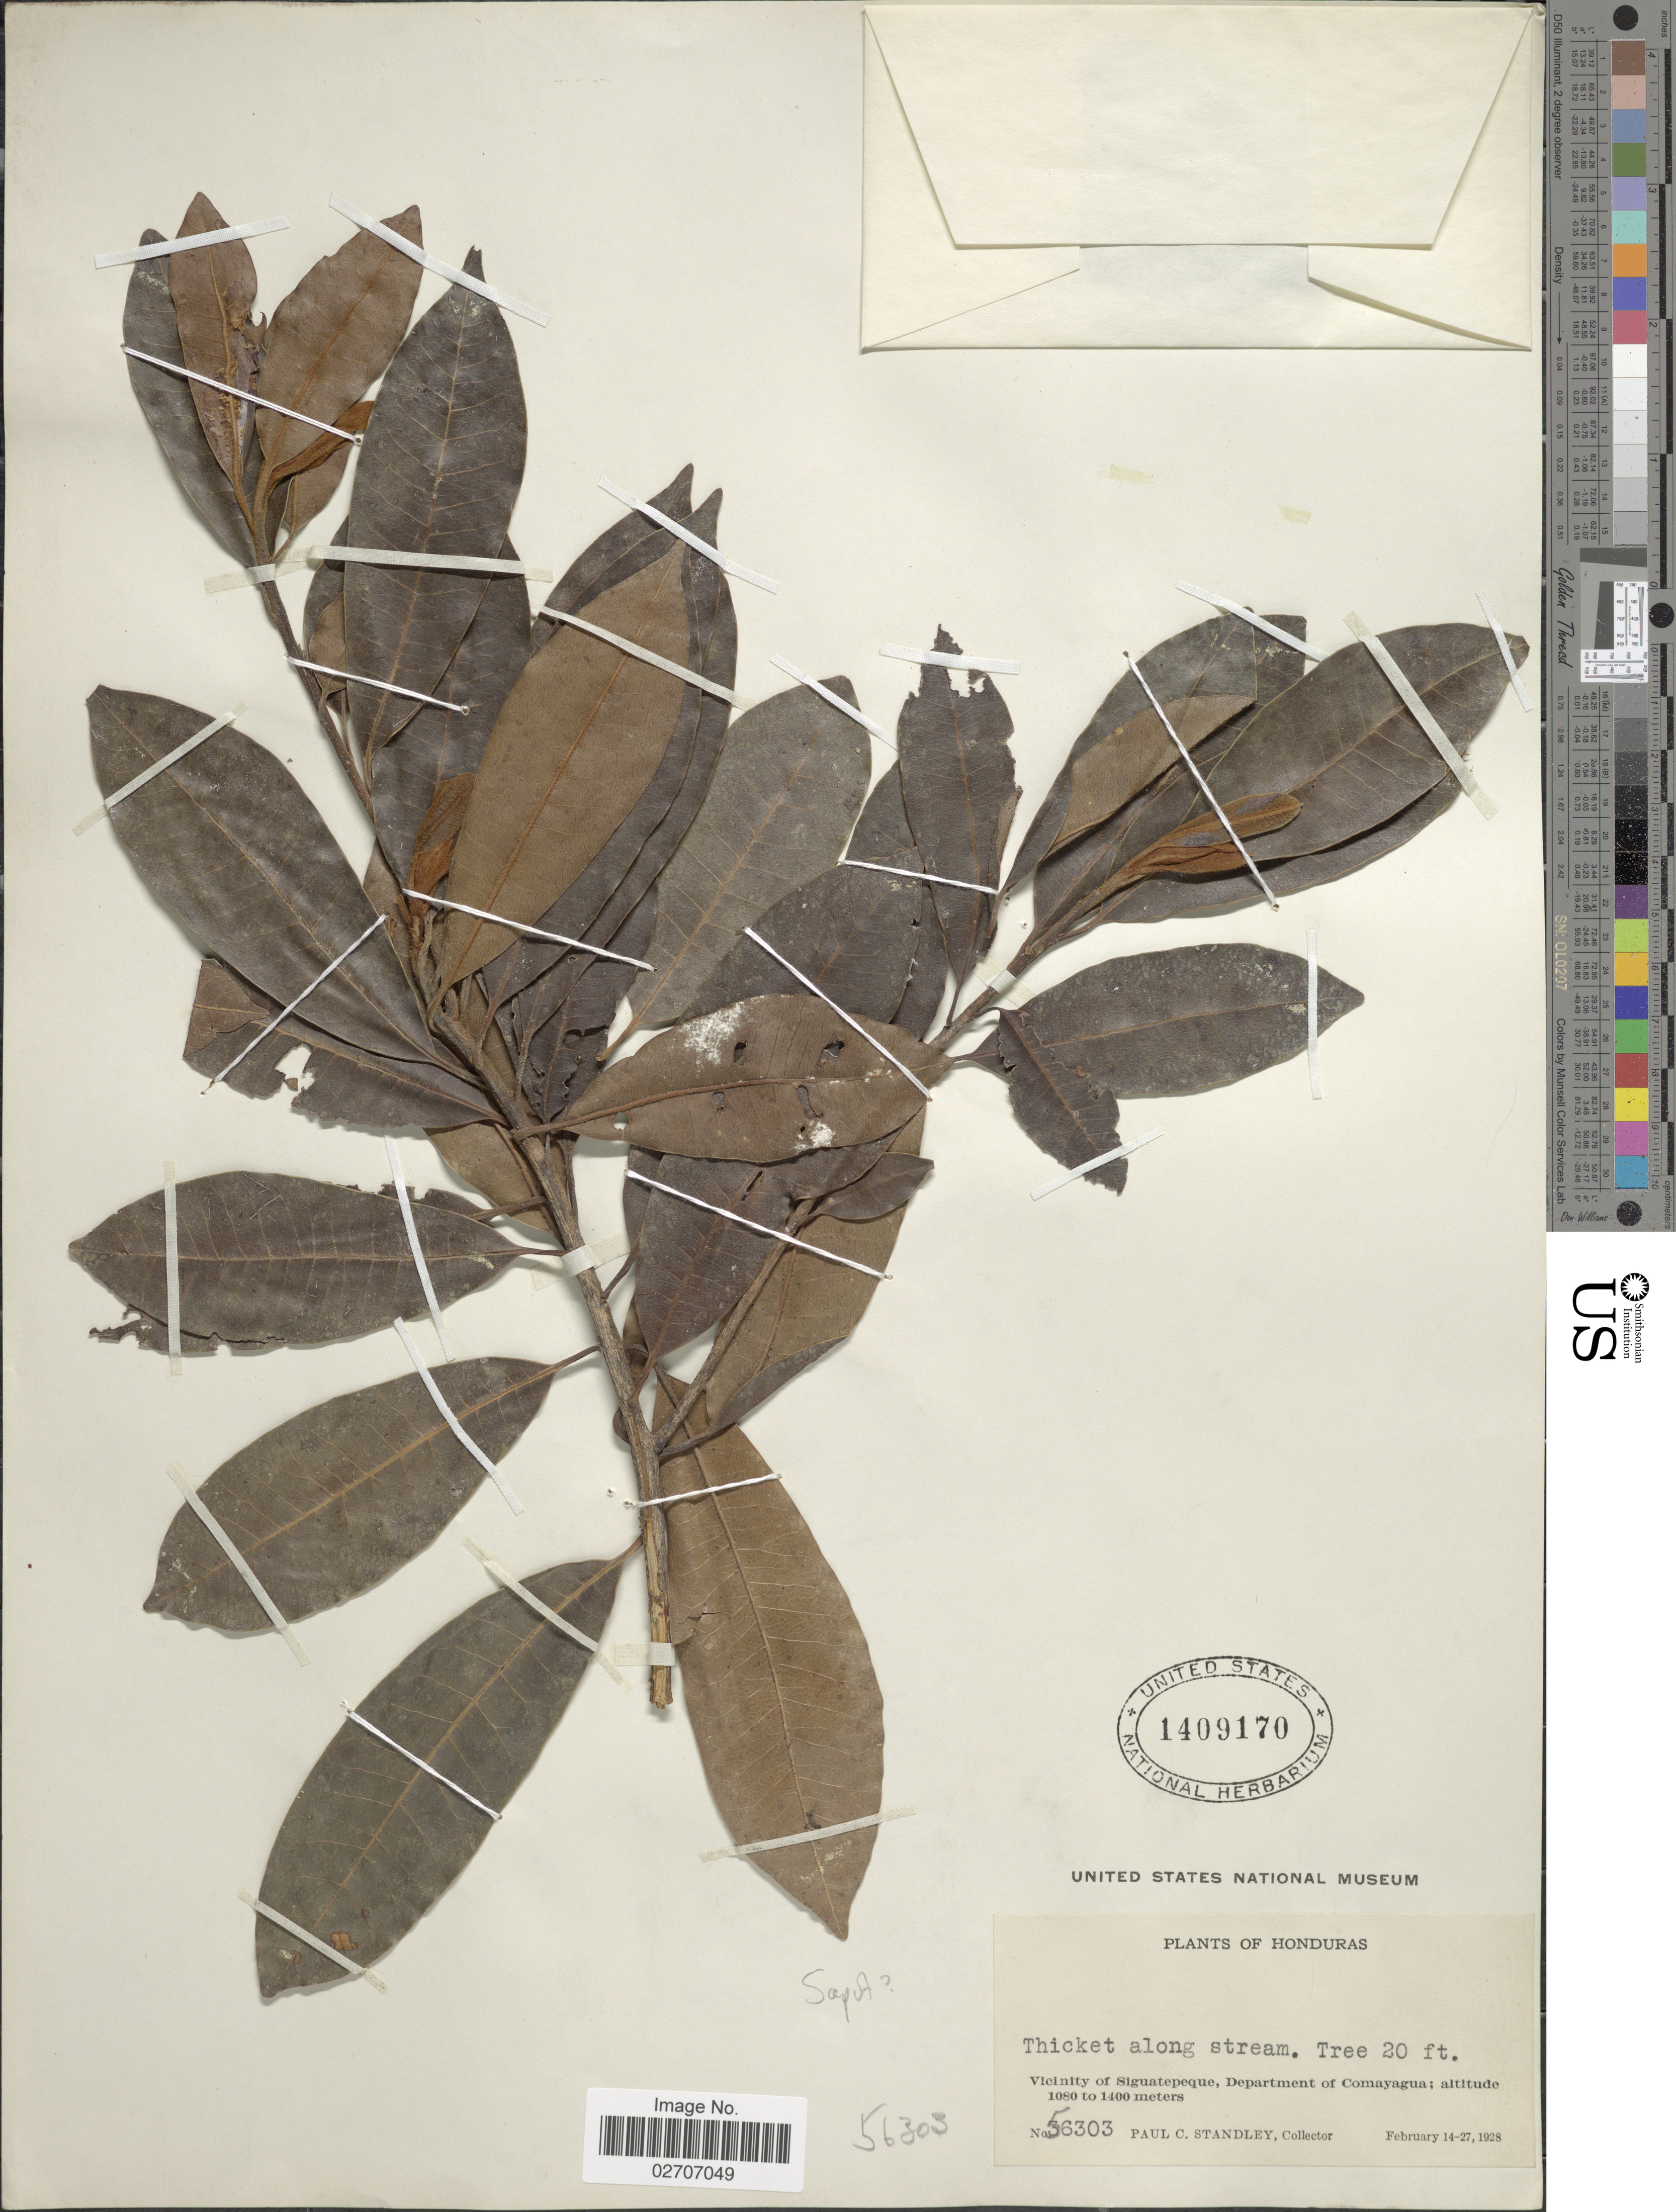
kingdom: Plantae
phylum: Tracheophyta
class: Magnoliopsida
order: Ericales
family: Sapotaceae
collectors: P. C. Standley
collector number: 56303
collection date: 1928-02-14/1928-02-27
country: Honduras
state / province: Comayagua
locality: Along stream. Vicinity of Siguatepeque, Department of Comayagua.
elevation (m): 1080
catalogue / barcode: US 1409170